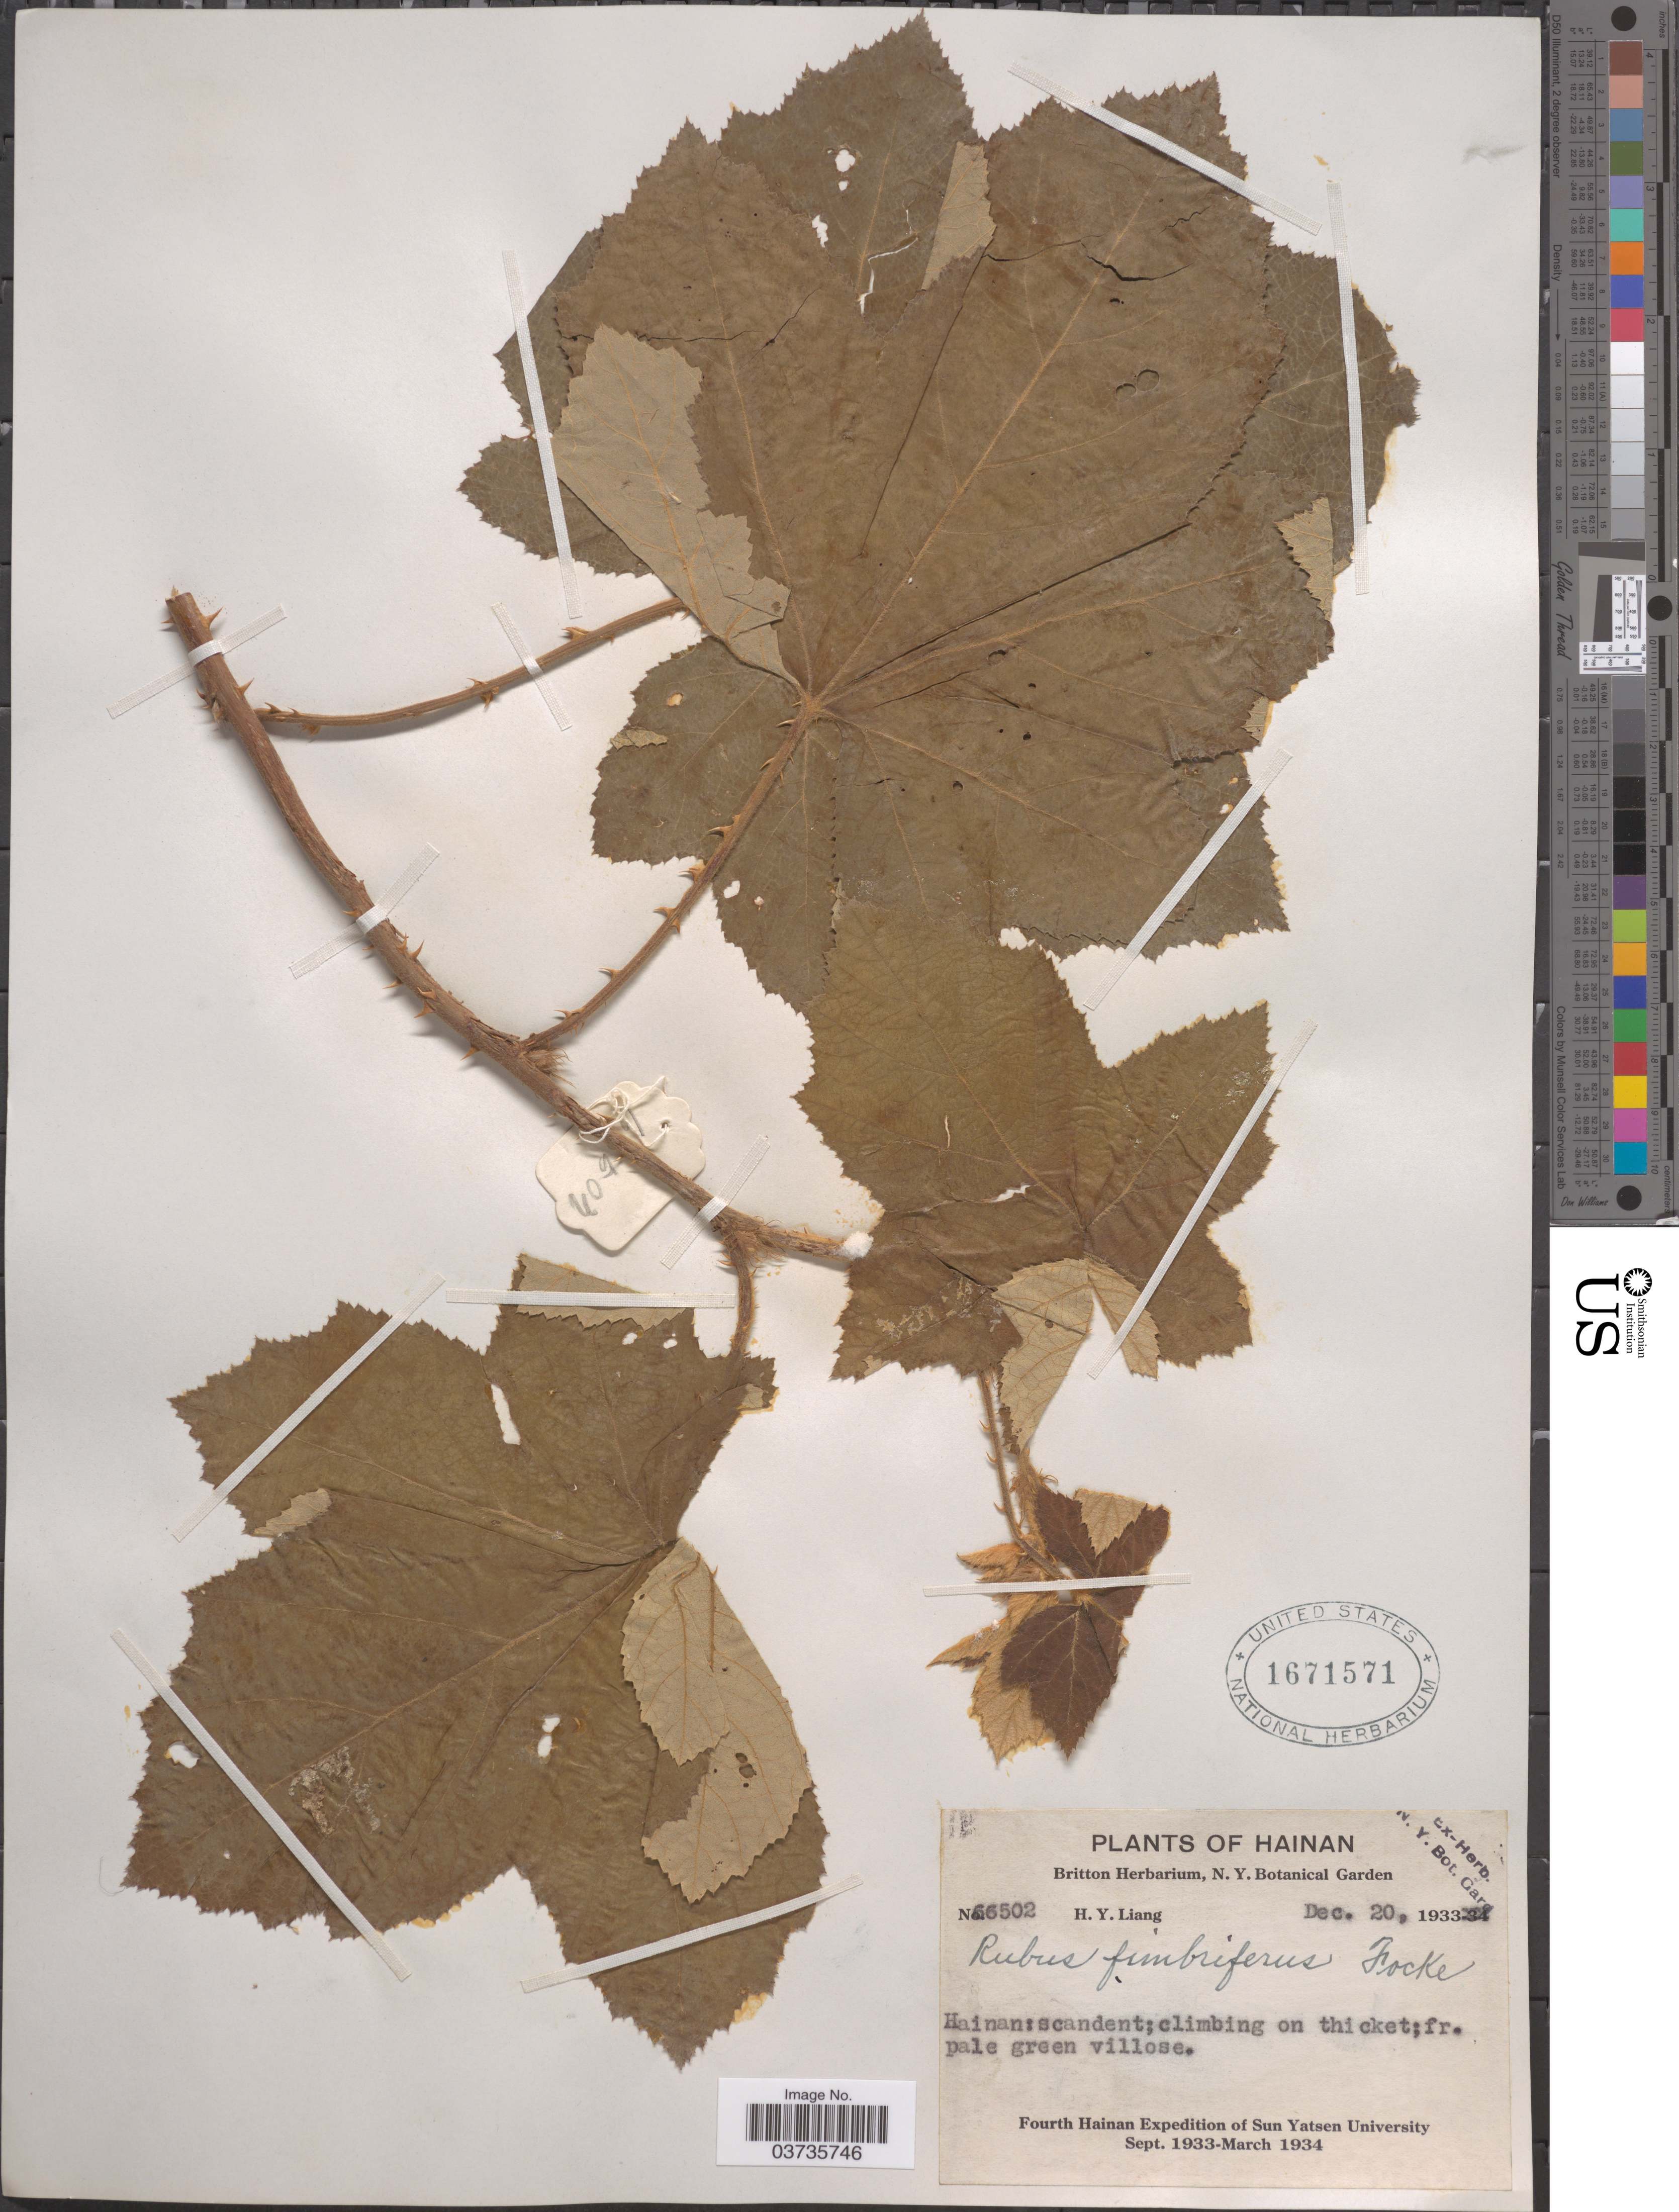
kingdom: Plantae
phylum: Tracheophyta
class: Magnoliopsida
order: Rosales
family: Rosaceae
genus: Rubus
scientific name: Rubus fimbriiferus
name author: Focke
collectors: H. Y. Liang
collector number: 66502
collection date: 1933-12-20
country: China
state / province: Hainan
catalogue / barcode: US 1671571